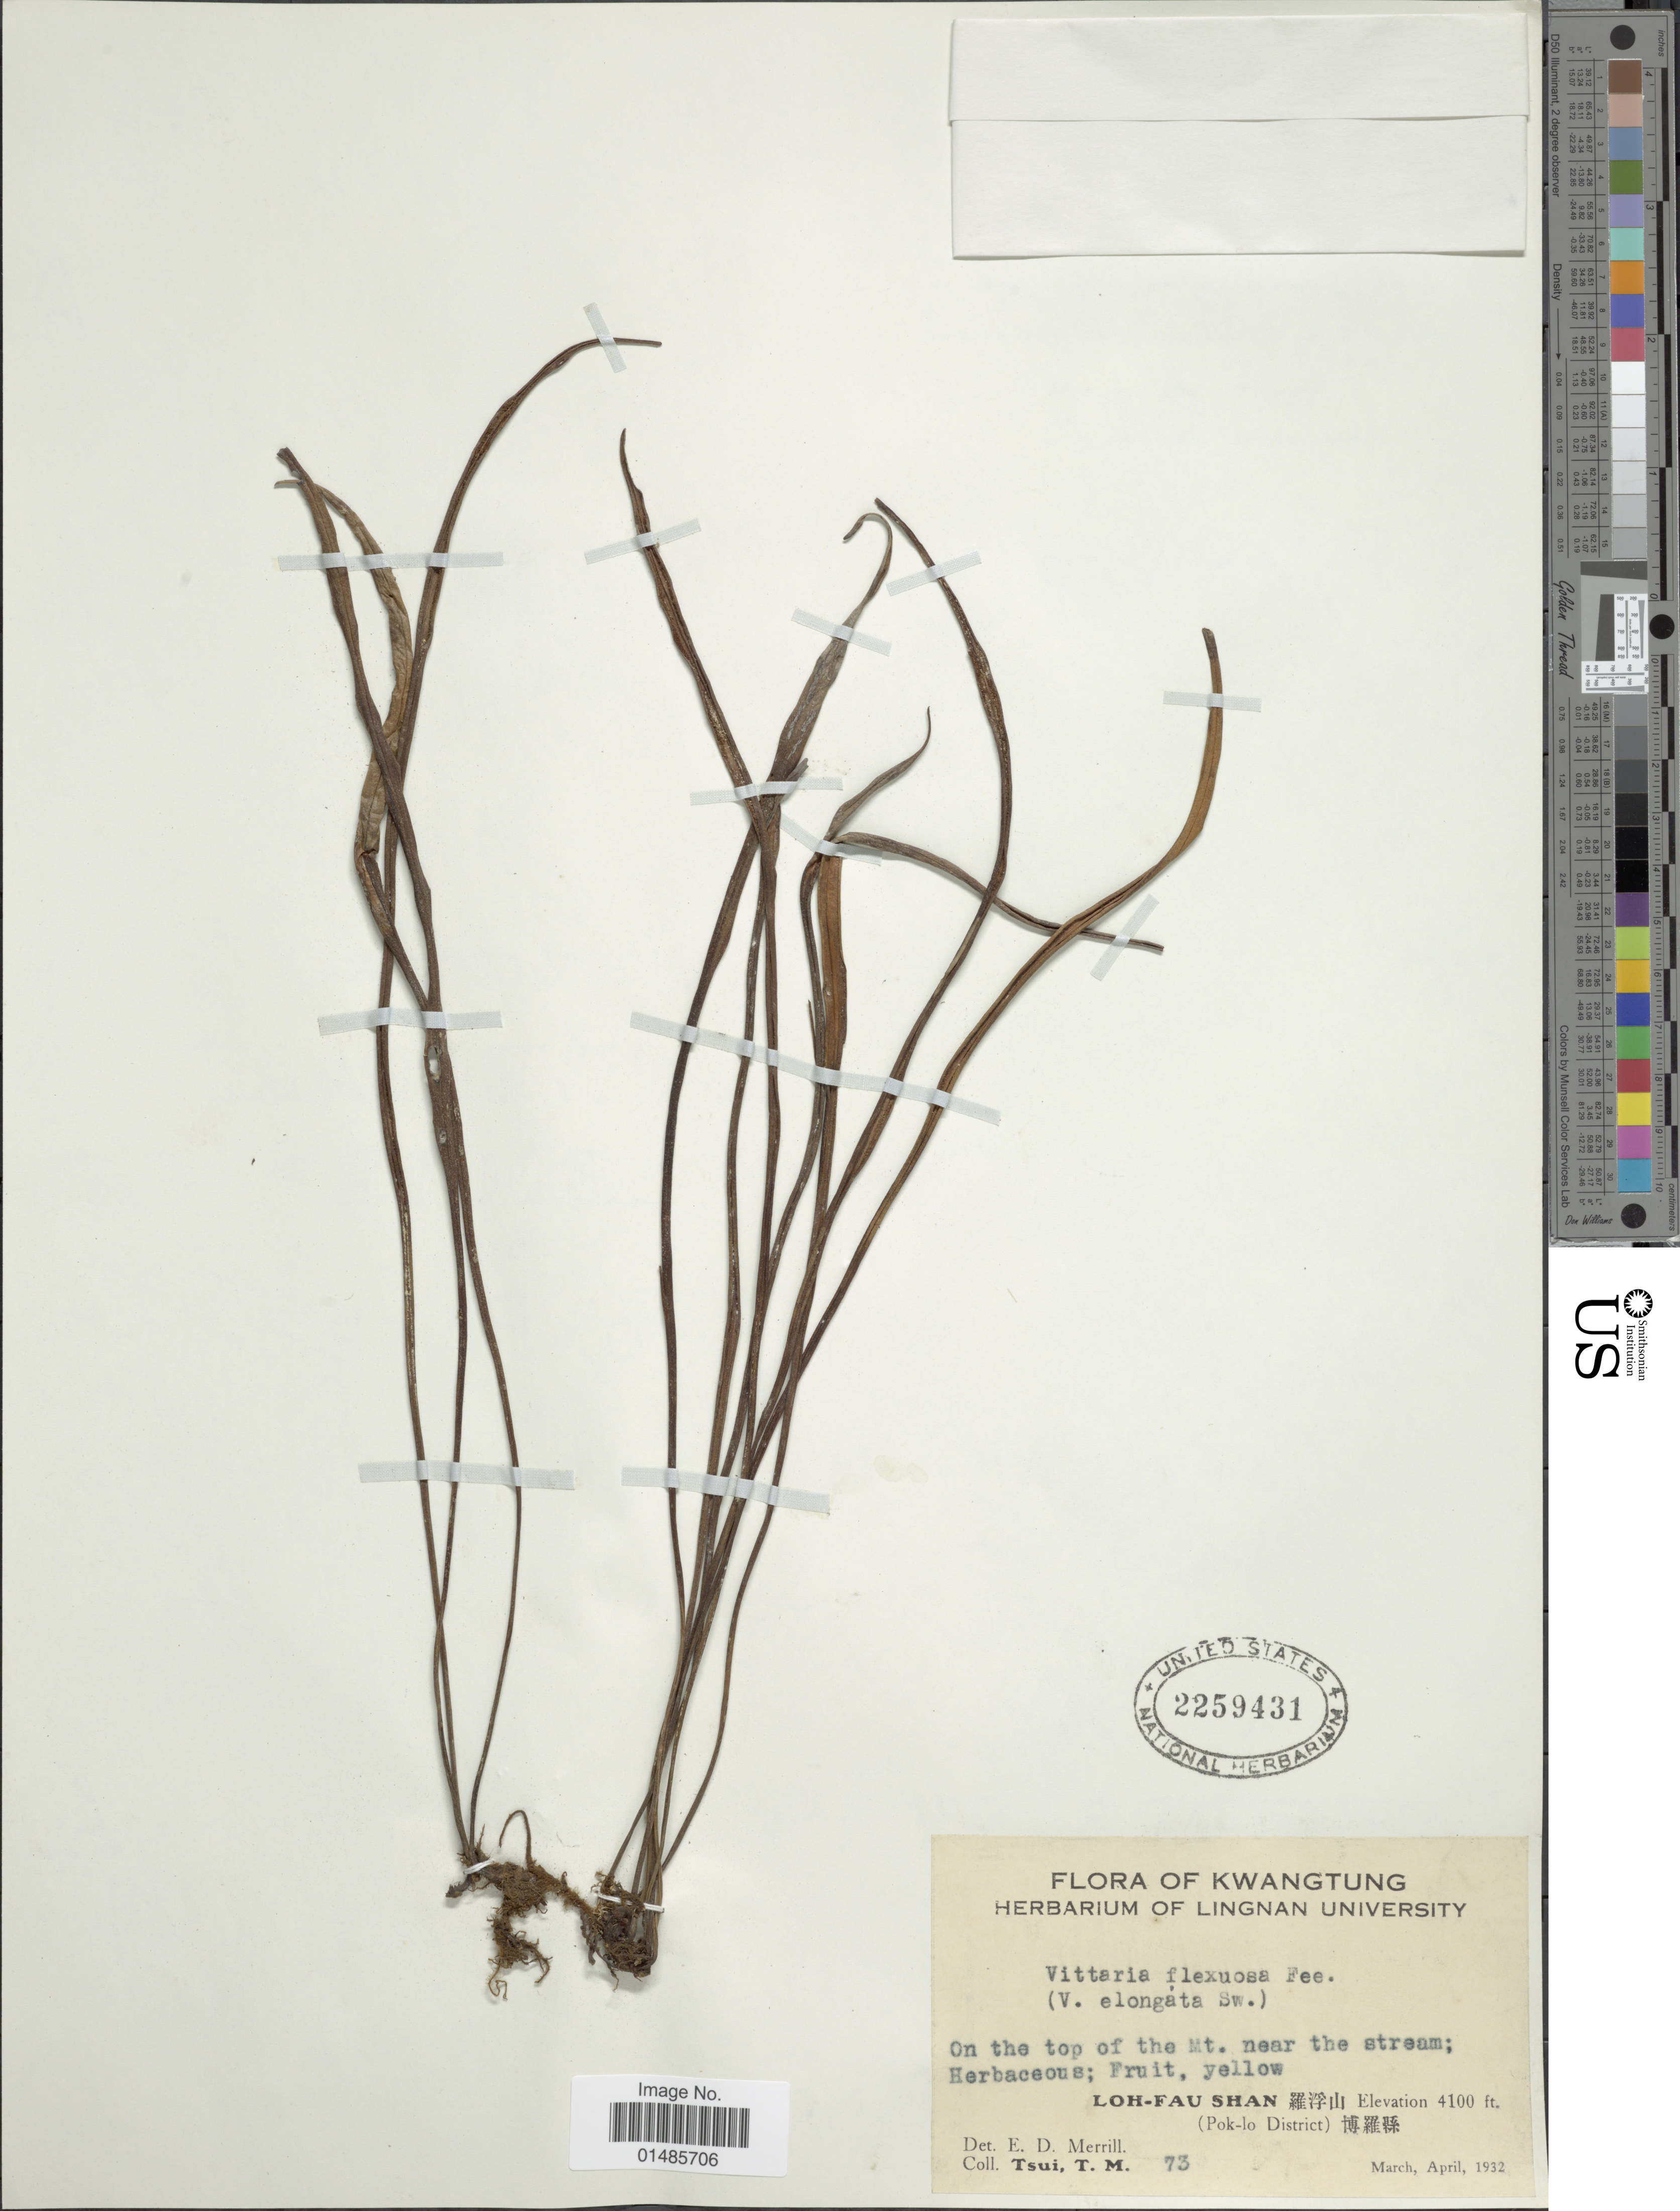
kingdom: Plantae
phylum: Tracheophyta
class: Polypodiopsida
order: Polypodiales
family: Pteridaceae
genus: Haplopteris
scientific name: Haplopteris flexuosa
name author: (Fée) E.H. Crane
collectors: T. Tsui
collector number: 73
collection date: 1932-03/1932-04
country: China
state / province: Guangdong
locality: Kwangtung. Loh-Fau Shan X. (Pok-lo District) X.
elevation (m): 1250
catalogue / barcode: US 2259431